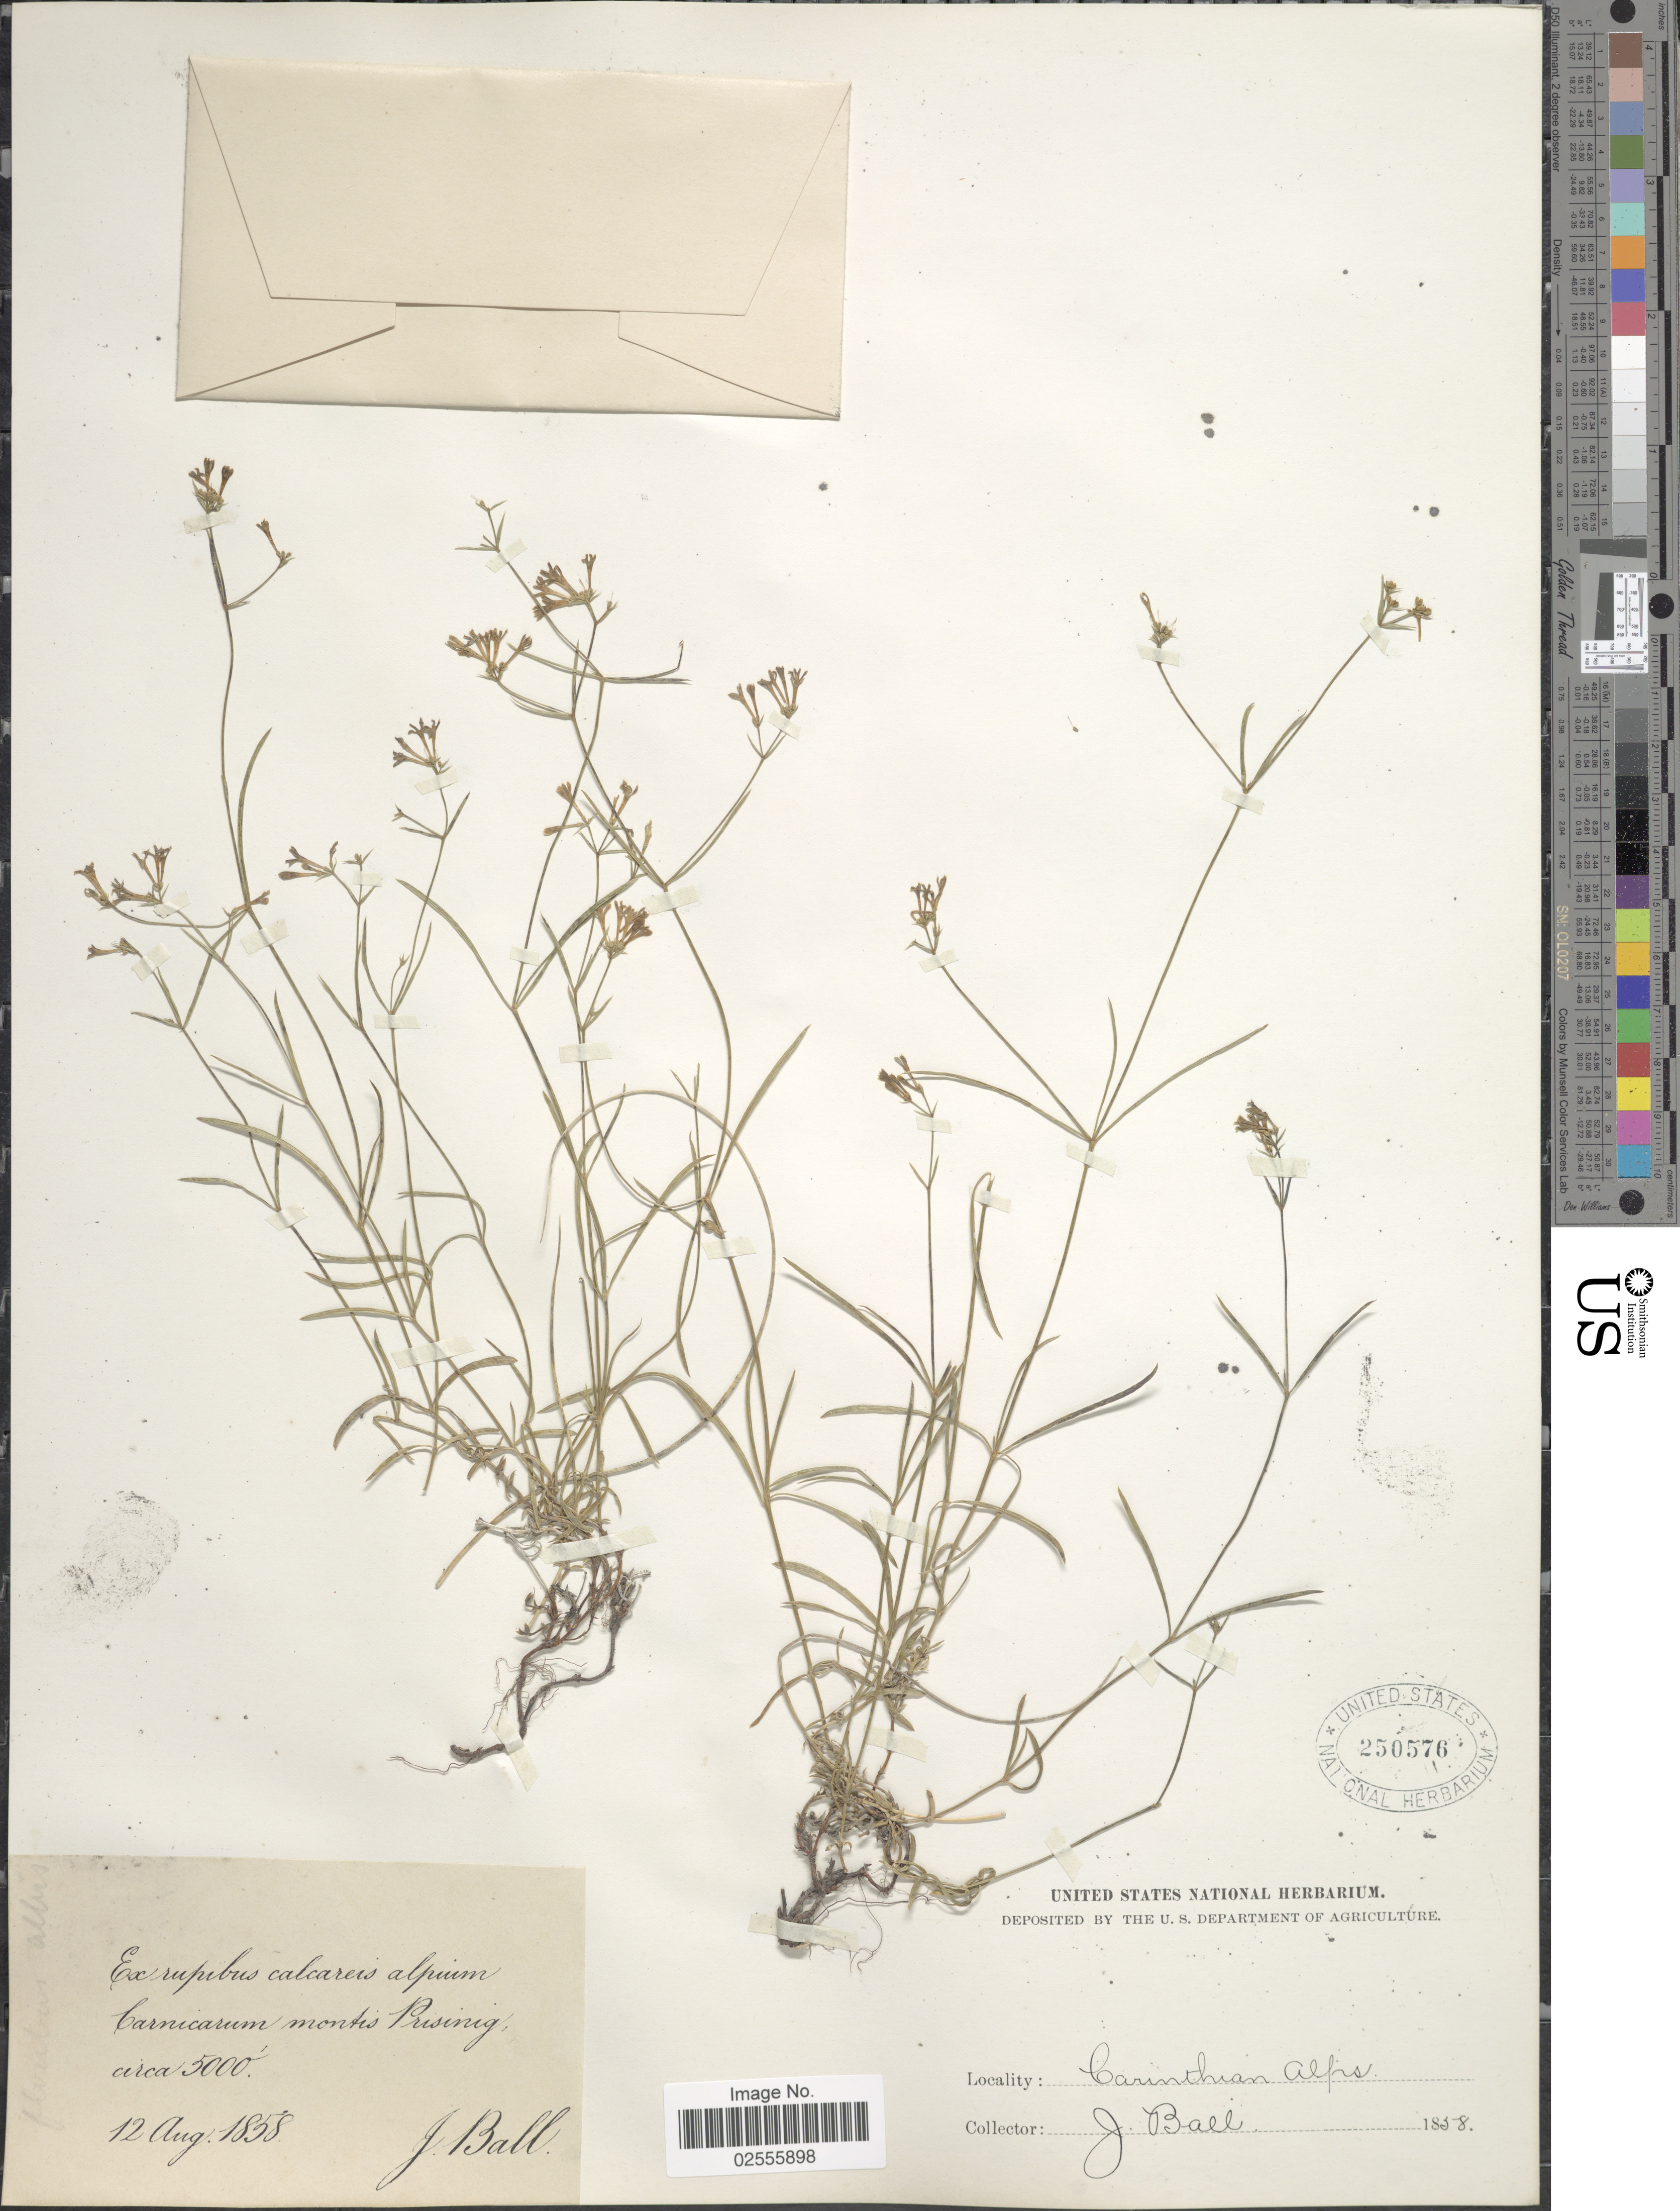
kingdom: Plantae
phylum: Tracheophyta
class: Magnoliopsida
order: Gentianales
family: Rubiaceae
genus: Asperula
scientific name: Asperula sp.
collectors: J. Ball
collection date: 1858-08-12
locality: Carinthian Alps, Ex rupibus calcareis alpium Carnicarum montis Prisinig.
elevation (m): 1524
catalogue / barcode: US 250576